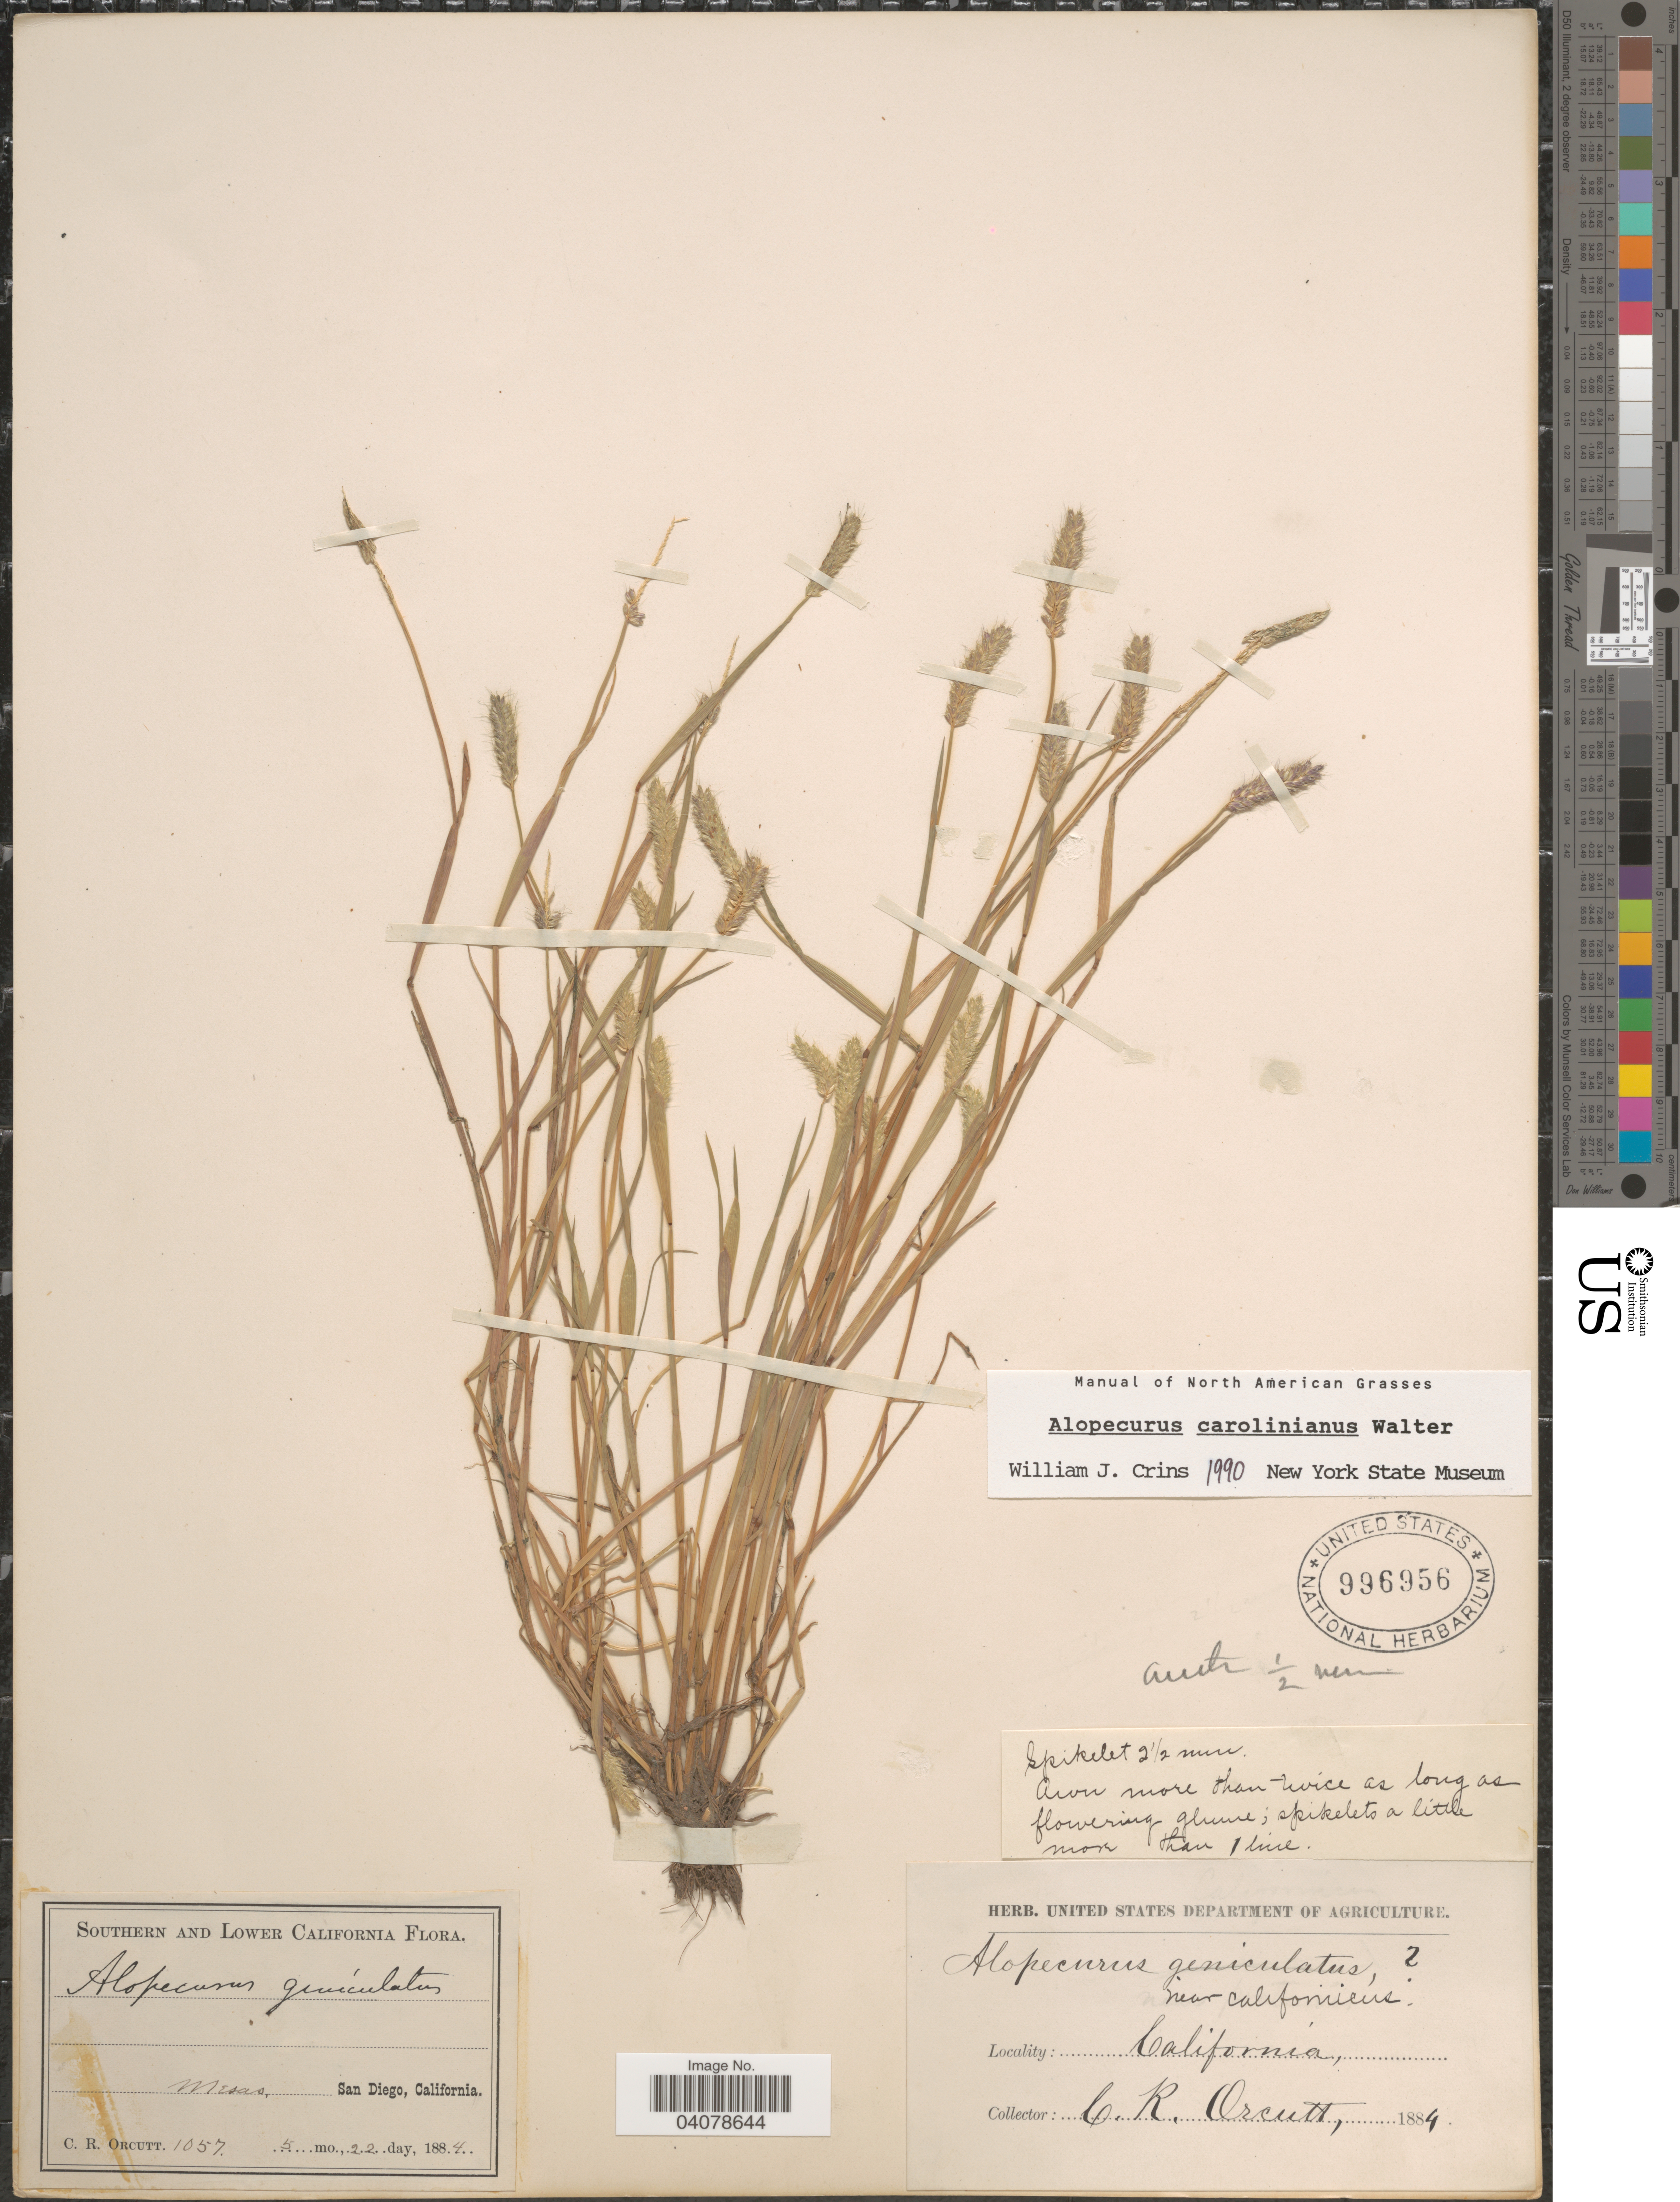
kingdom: Plantae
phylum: Tracheophyta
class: Liliopsida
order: Poales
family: Poaceae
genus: Alopecurus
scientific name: Alopecurus carolinianus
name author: Walter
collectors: C. R. Orcutt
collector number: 1057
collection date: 1884-05-22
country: United States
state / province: California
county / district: San Diego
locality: Southern California. Misas, San Diego.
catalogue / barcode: US 996956